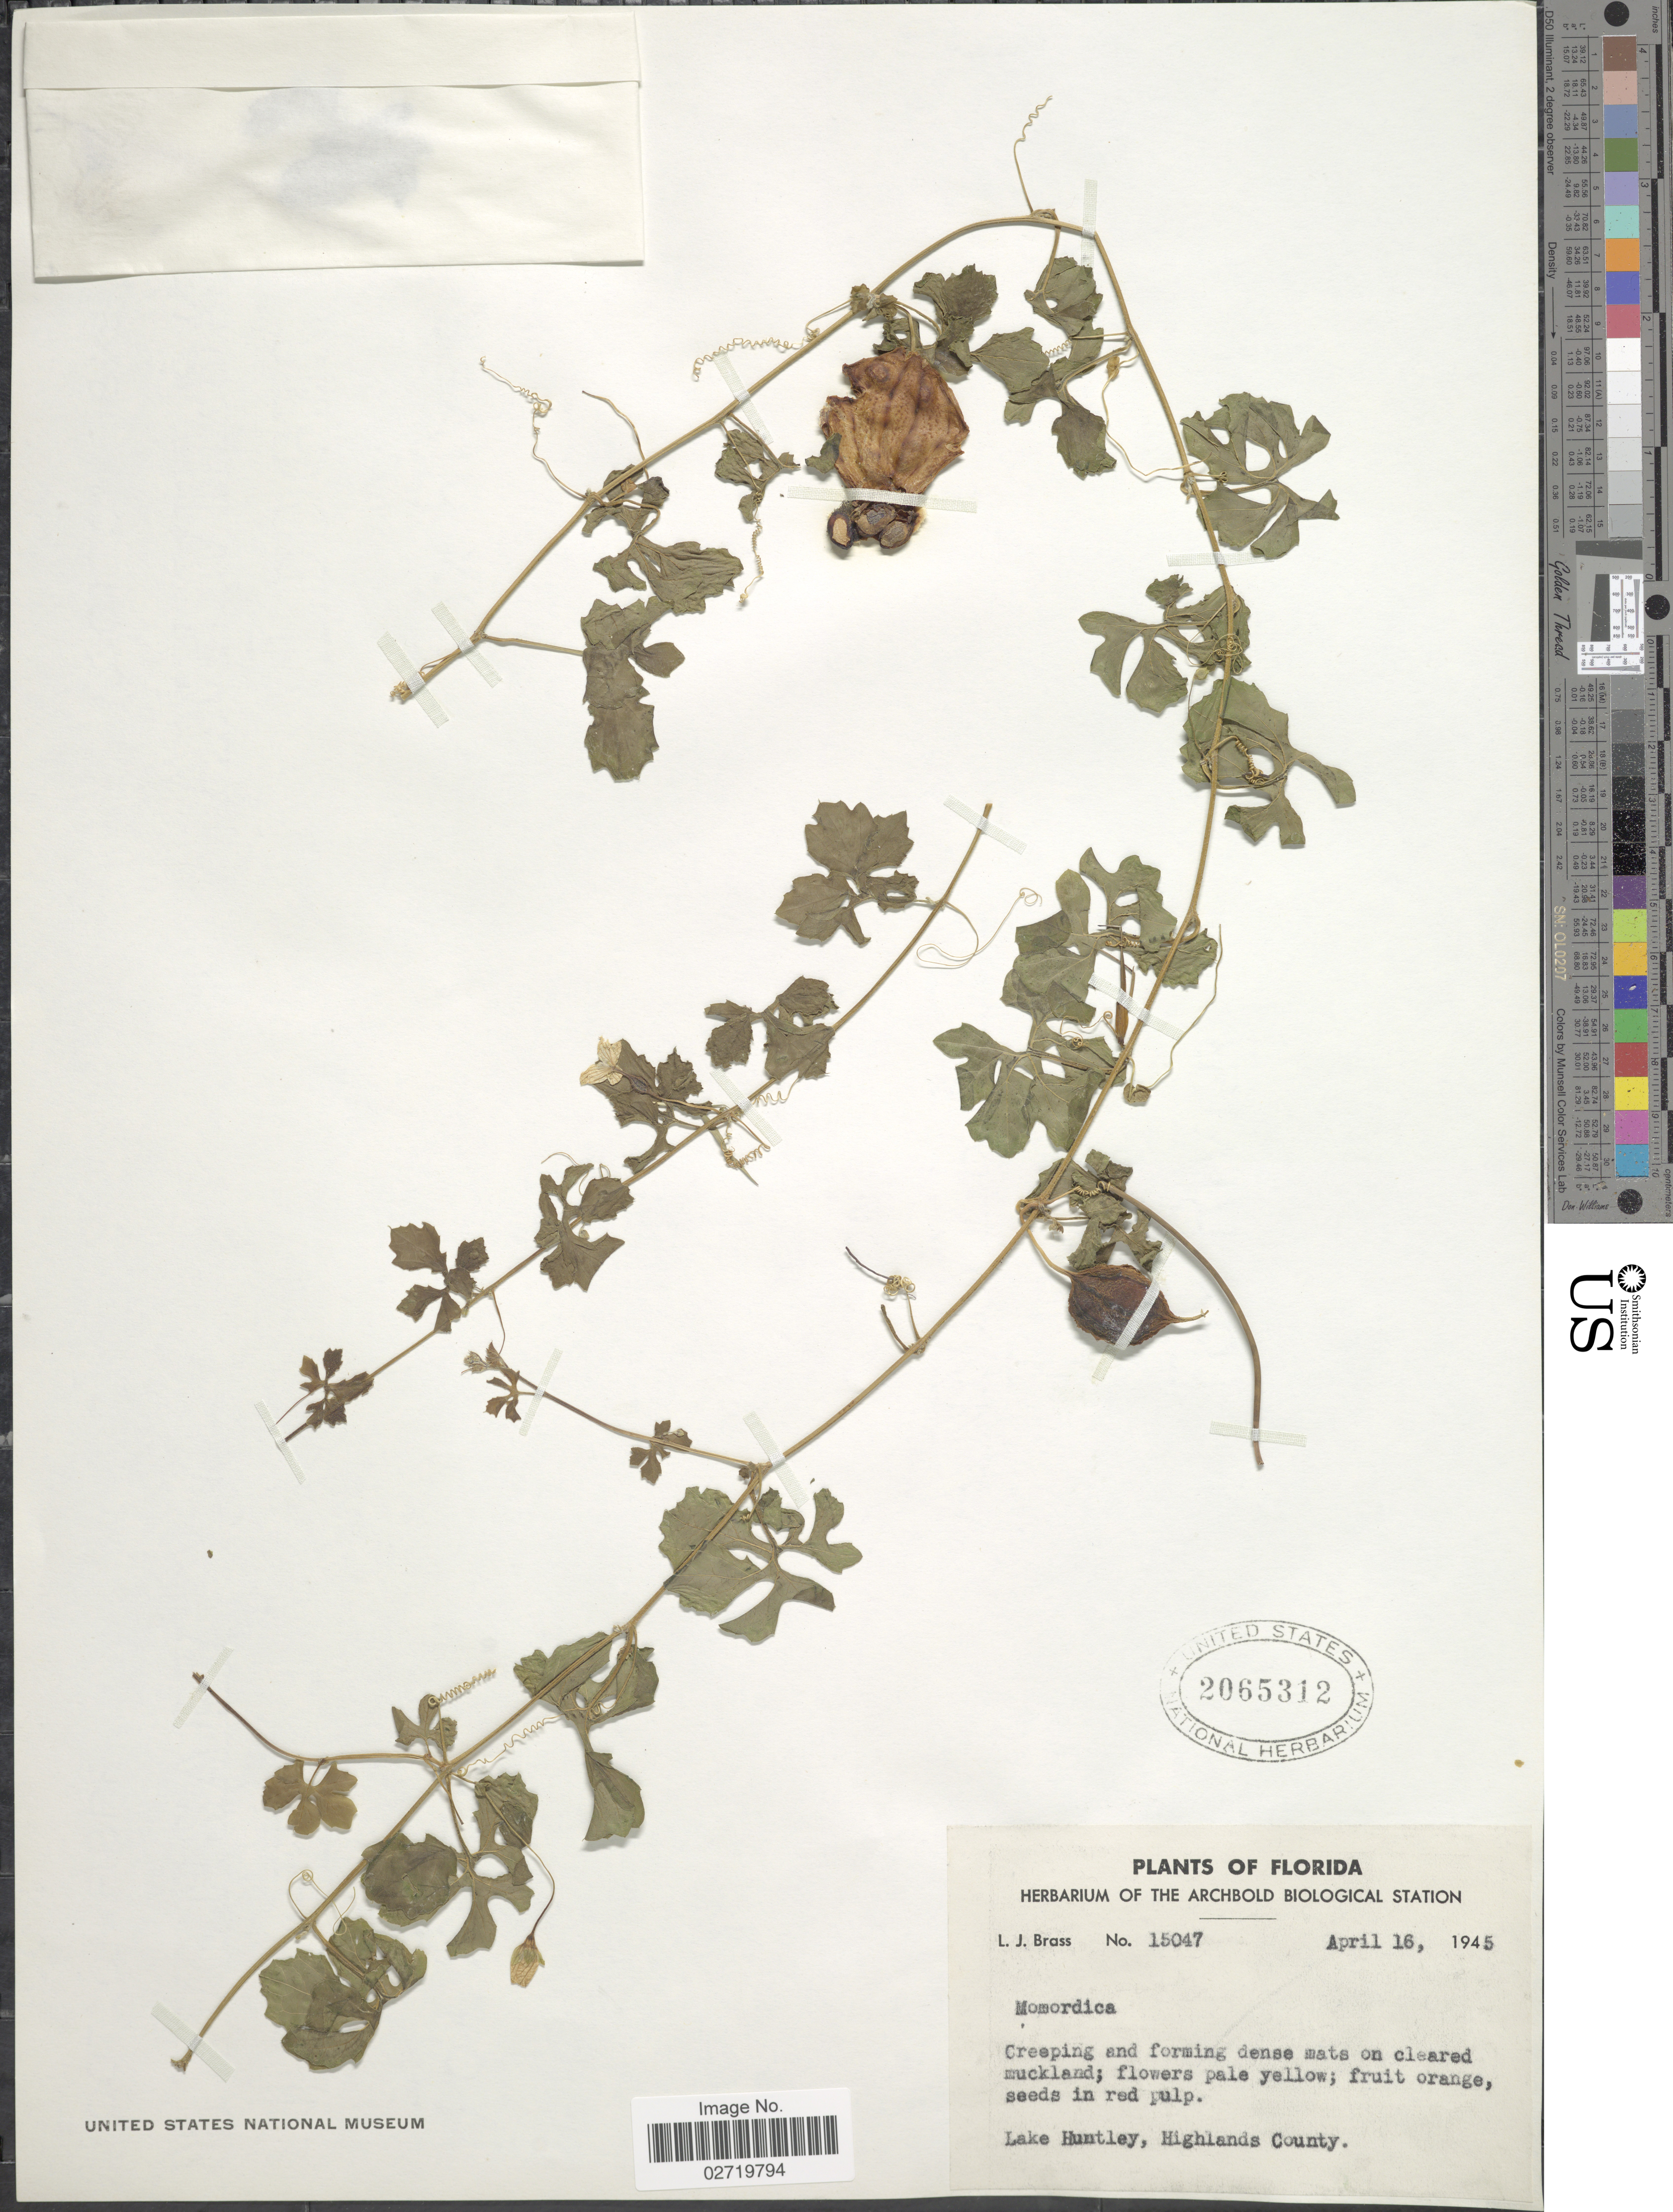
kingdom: Plantae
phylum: Tracheophyta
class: Magnoliopsida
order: Cucurbitales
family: Cucurbitaceae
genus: Momordica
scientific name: Momordica charantia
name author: L.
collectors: L. J. Brass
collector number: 15047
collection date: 1945-04-16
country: United States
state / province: Florida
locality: Lake Huntley, Highlands County.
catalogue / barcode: US 2065312